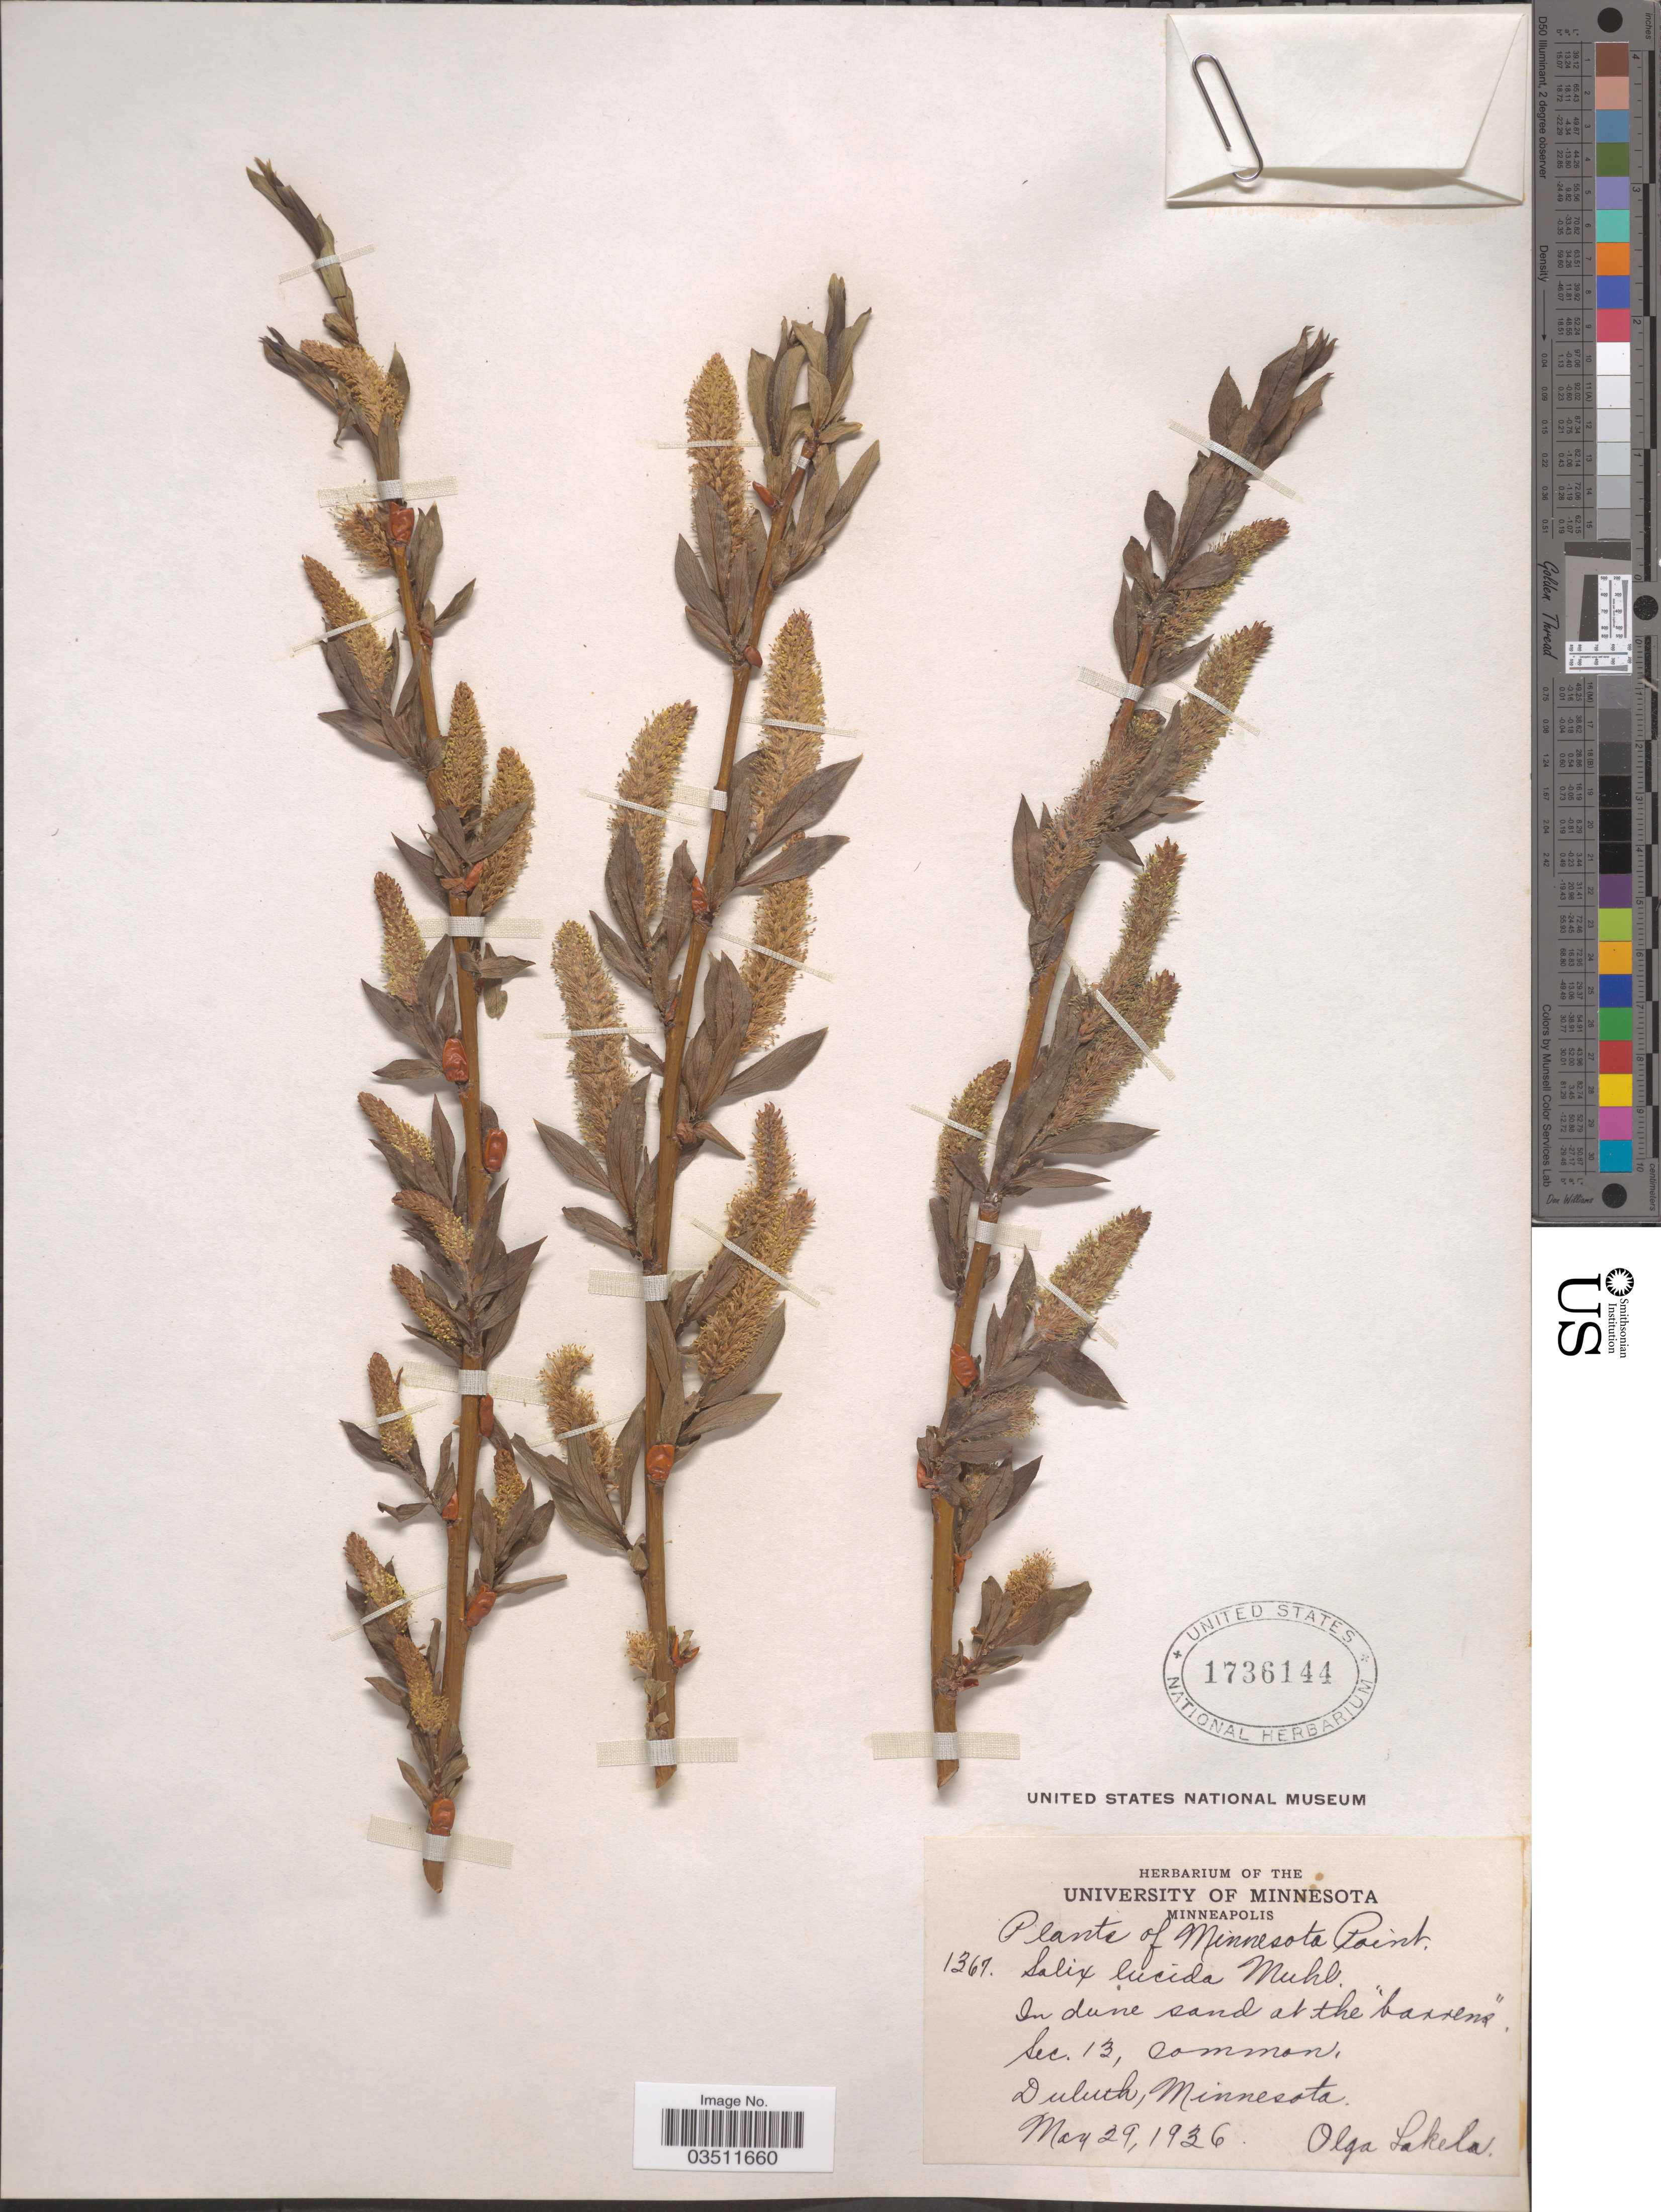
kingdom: Plantae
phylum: Tracheophyta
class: Magnoliopsida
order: Malpighiales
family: Salicaceae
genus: Salix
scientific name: Salix lucida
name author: Muhl.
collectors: O. K. Lakela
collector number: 1367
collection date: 1936-05-29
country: United States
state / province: Minnesota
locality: Minnesota Point. In dune sand at the "barrens" Sec. 13. Duluth.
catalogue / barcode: US 1736144